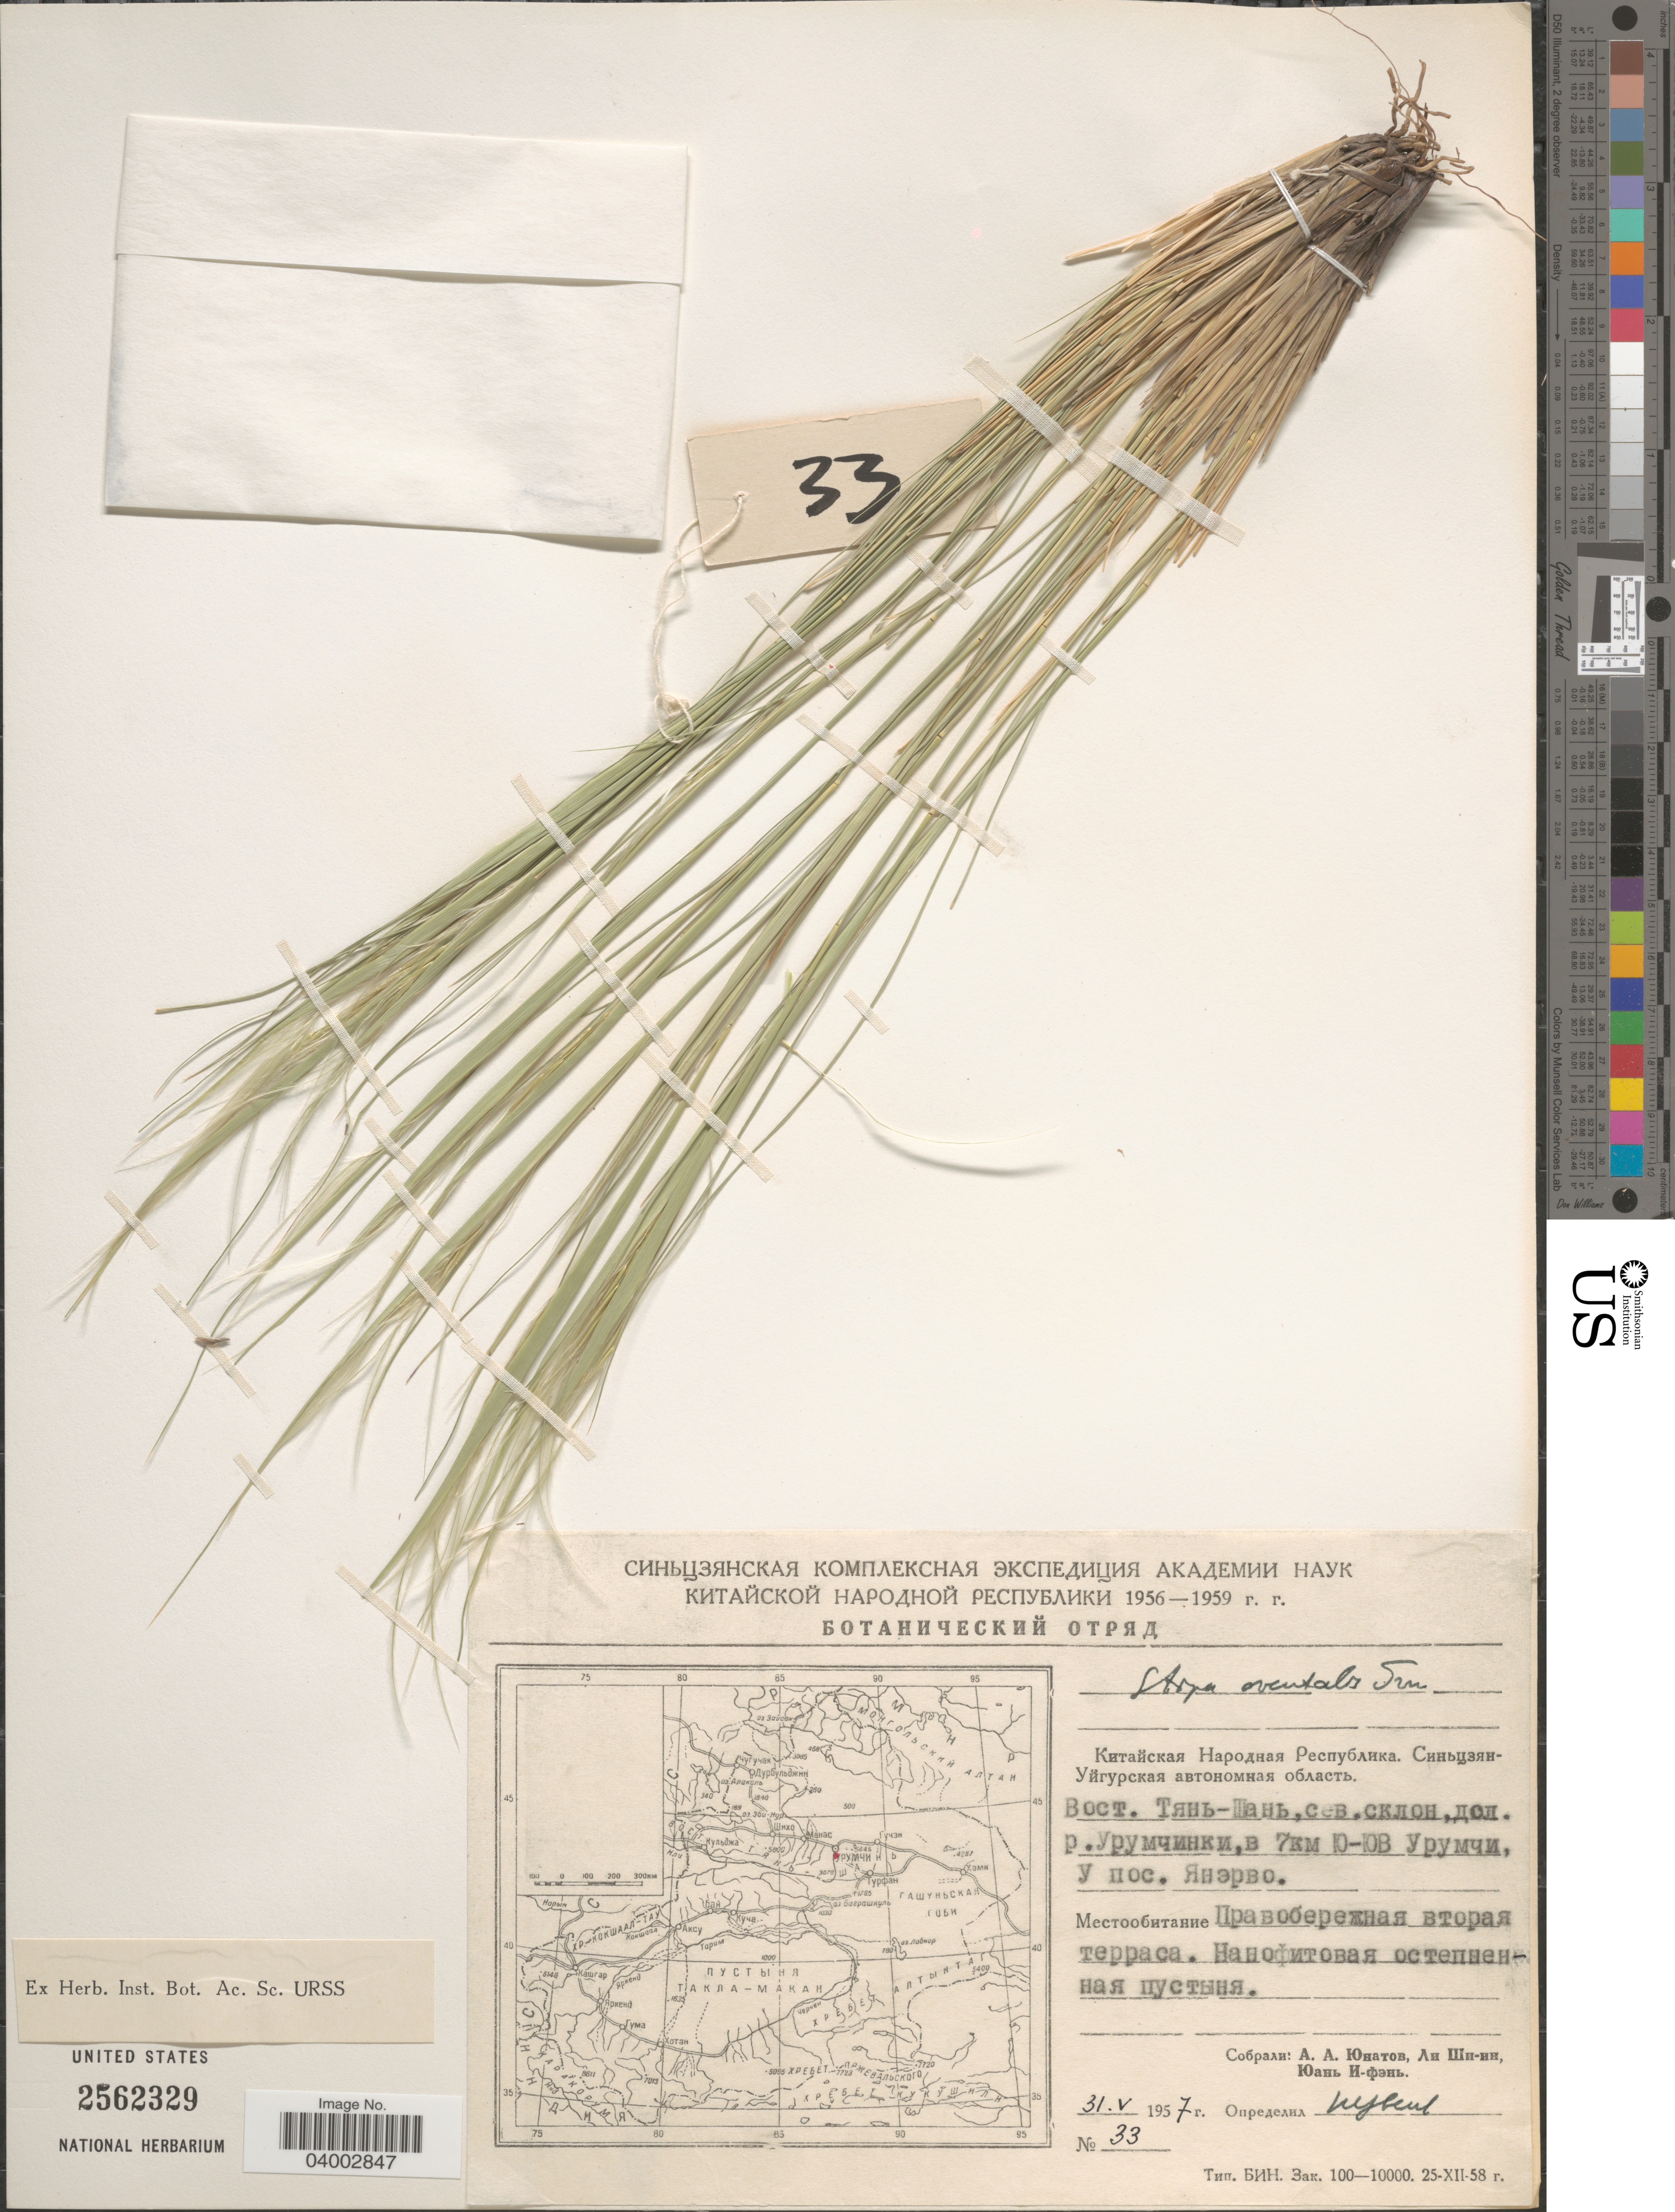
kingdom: Plantae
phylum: Tracheophyta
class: Liliopsida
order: Poales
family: Poaceae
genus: Stipa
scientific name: Stipa orientalis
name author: Trin.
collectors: A. Unatov, Lee Shi-in & Yuan I-fen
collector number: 33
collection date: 1957-05-31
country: China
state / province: Xinjiang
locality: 7 km SSE of Urumchi, near Yanervo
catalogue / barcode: US 2562329